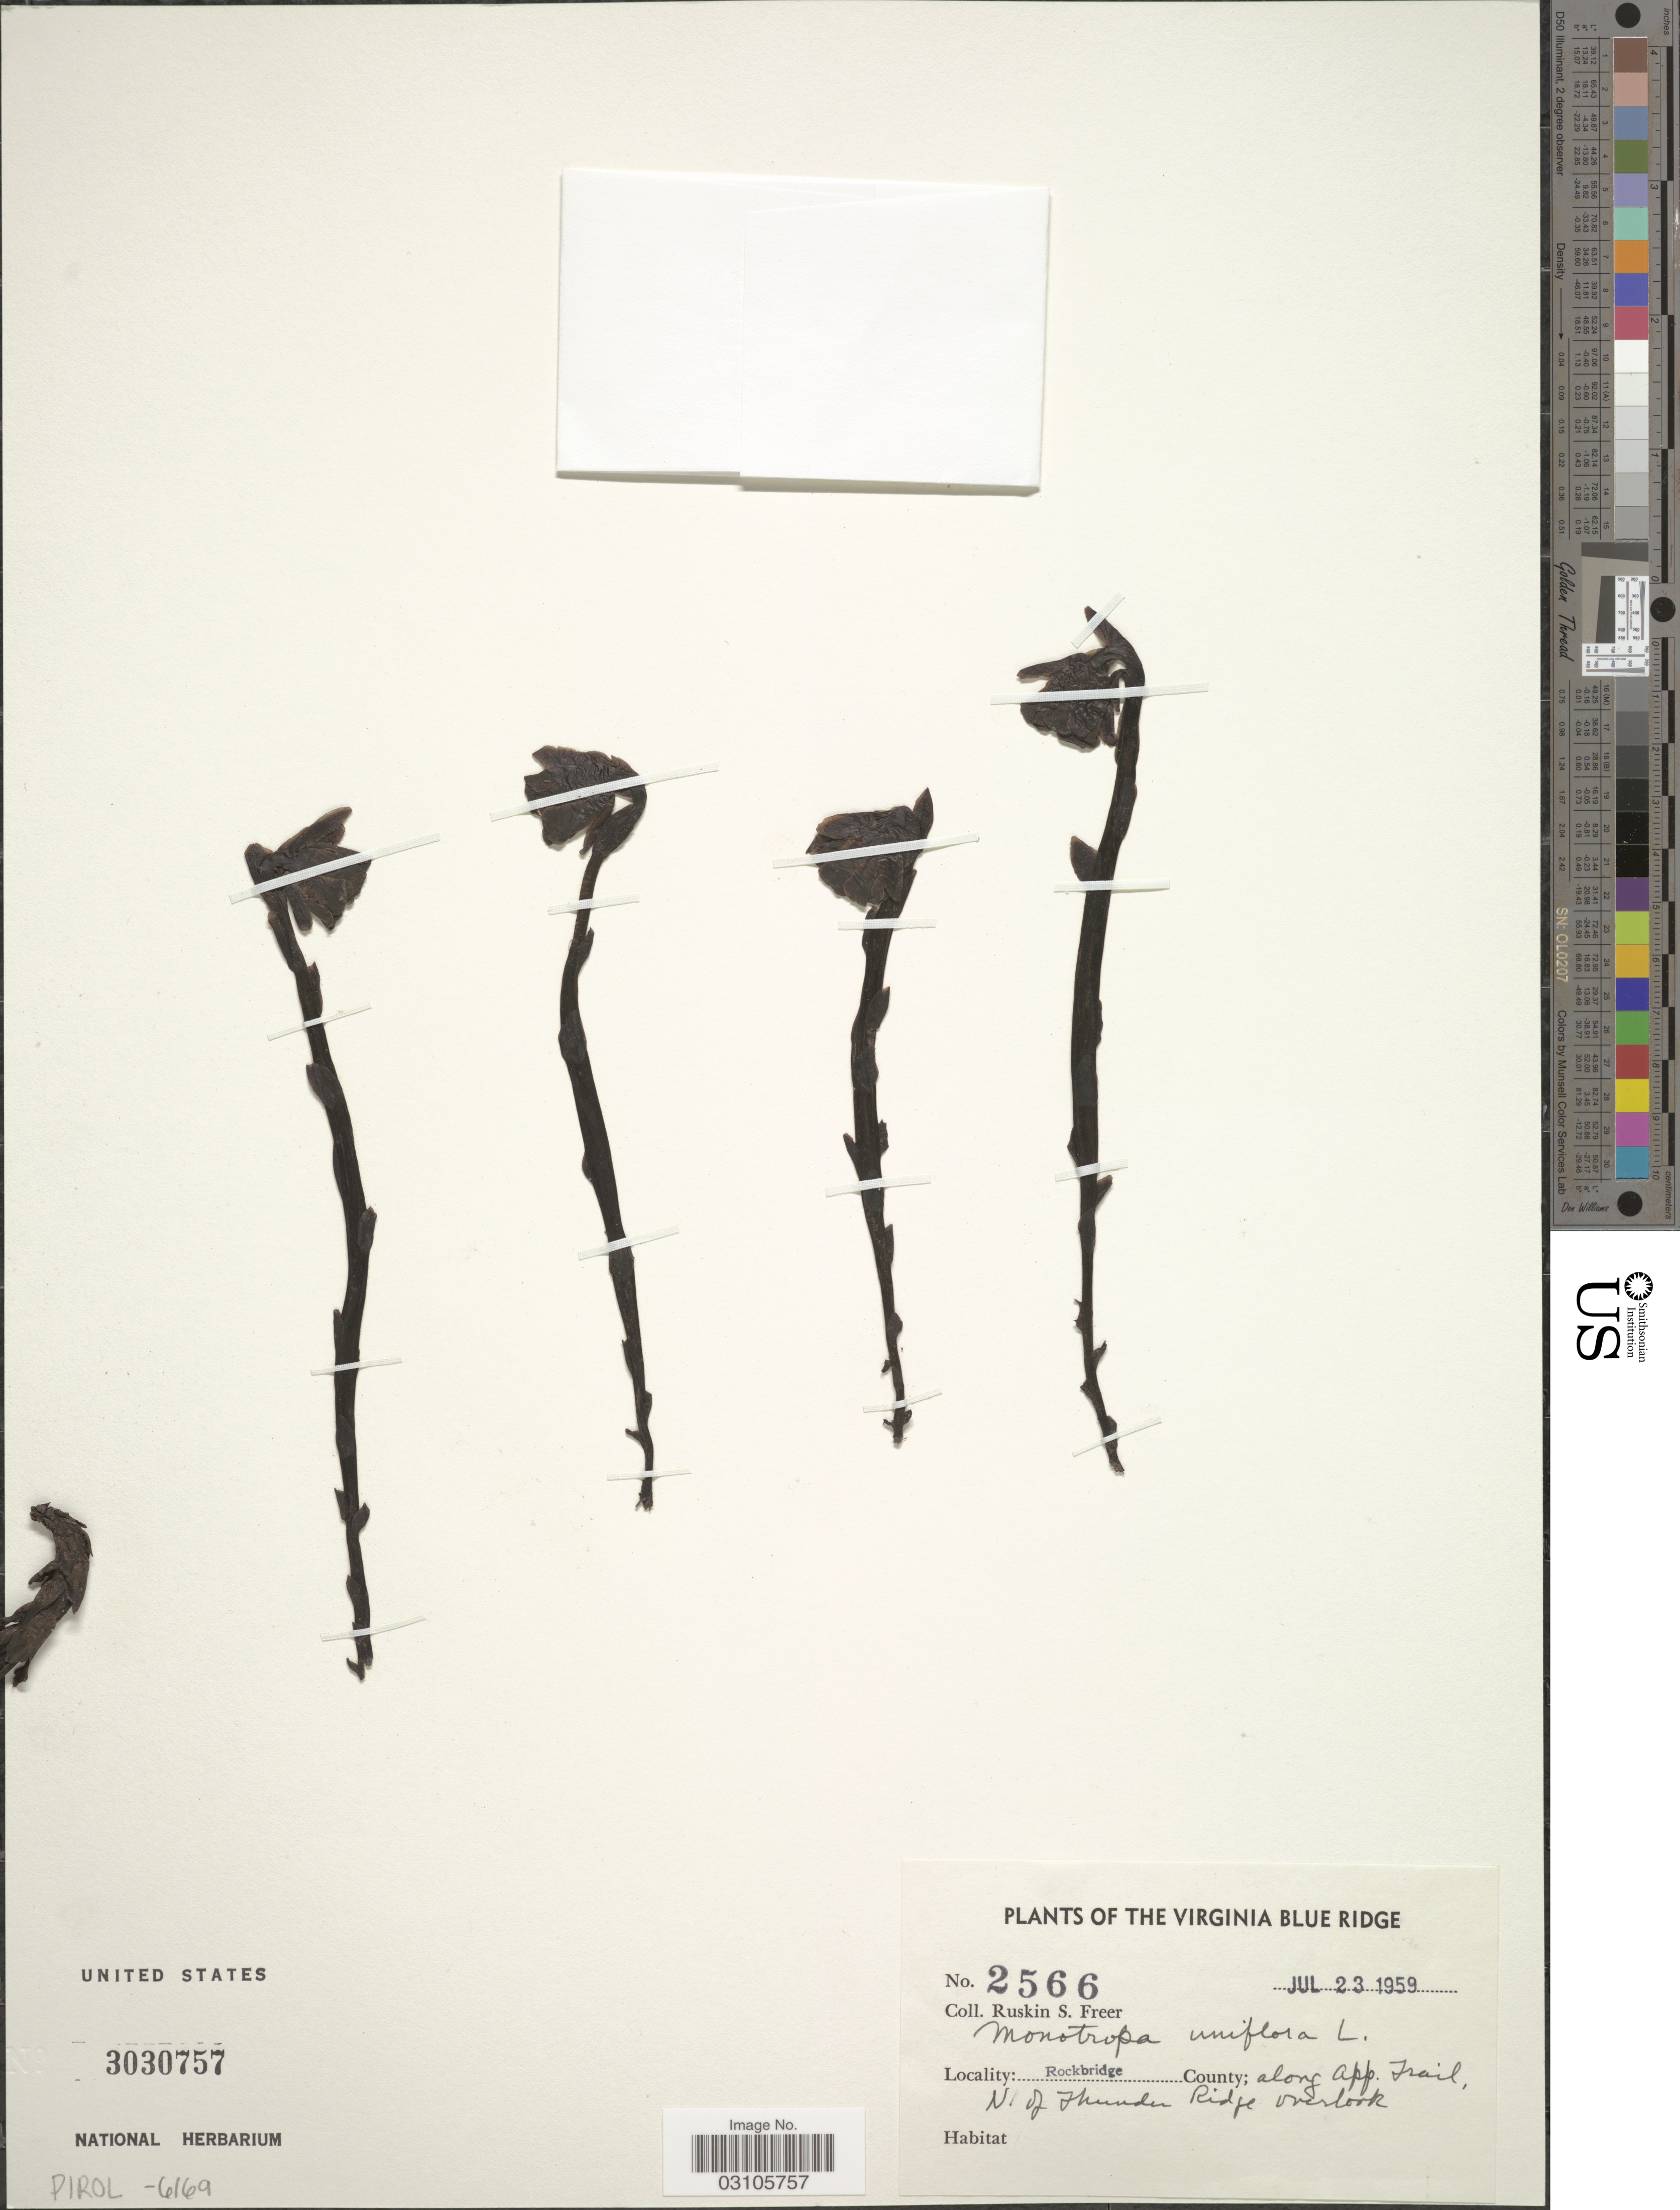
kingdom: Plantae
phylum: Tracheophyta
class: Magnoliopsida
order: Ericales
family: Ericaceae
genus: Monotropa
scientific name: Monotropa uniflora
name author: L.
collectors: R. Freer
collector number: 2566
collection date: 1959-07-23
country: United States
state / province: Virginia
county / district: Rockbridge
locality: Virginia Blue Ridge. Rockbridge County; along App. Trail, N. of Thunder Ridge overlook.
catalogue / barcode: US 3030757